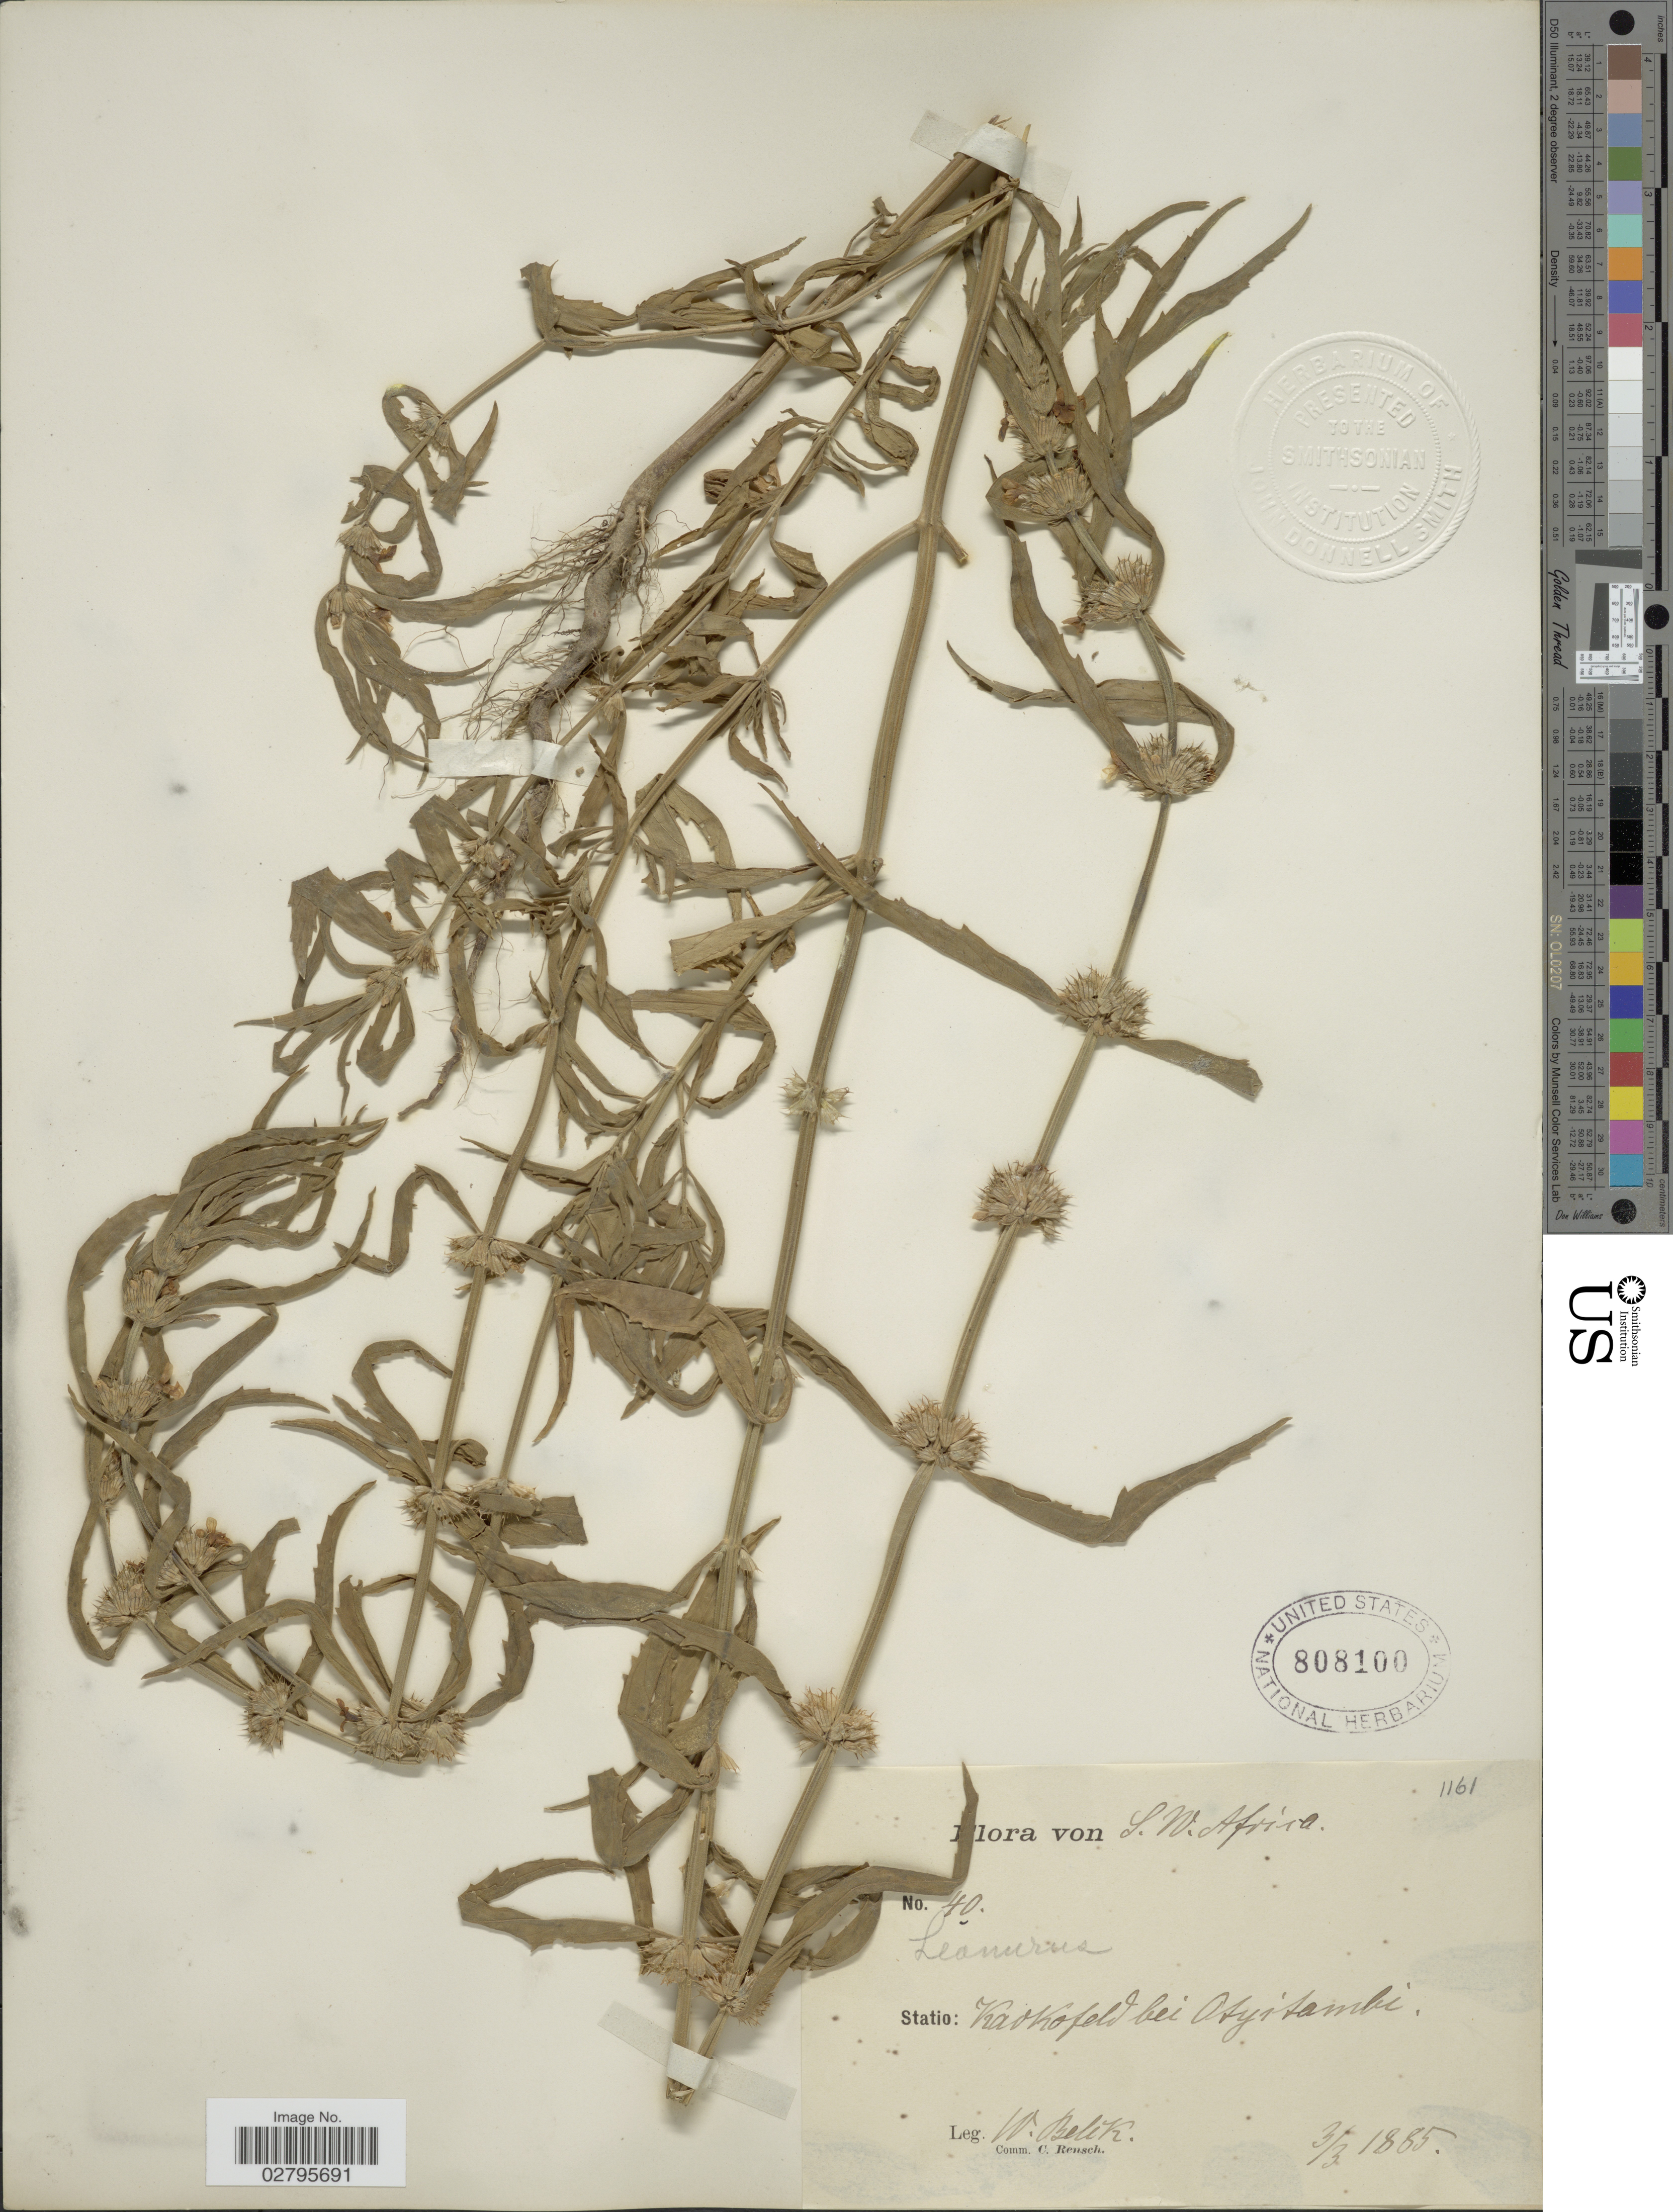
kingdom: Plantae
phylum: Tracheophyta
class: Magnoliopsida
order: Lamiales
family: Lamiaceae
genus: Leonurus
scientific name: Leonurus sp.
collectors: W. Belik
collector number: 40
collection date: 1885-03-03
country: Namibia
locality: S.W. Africa, Statio: Kaokoveld bei Otjitambi.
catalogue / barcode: US 808100